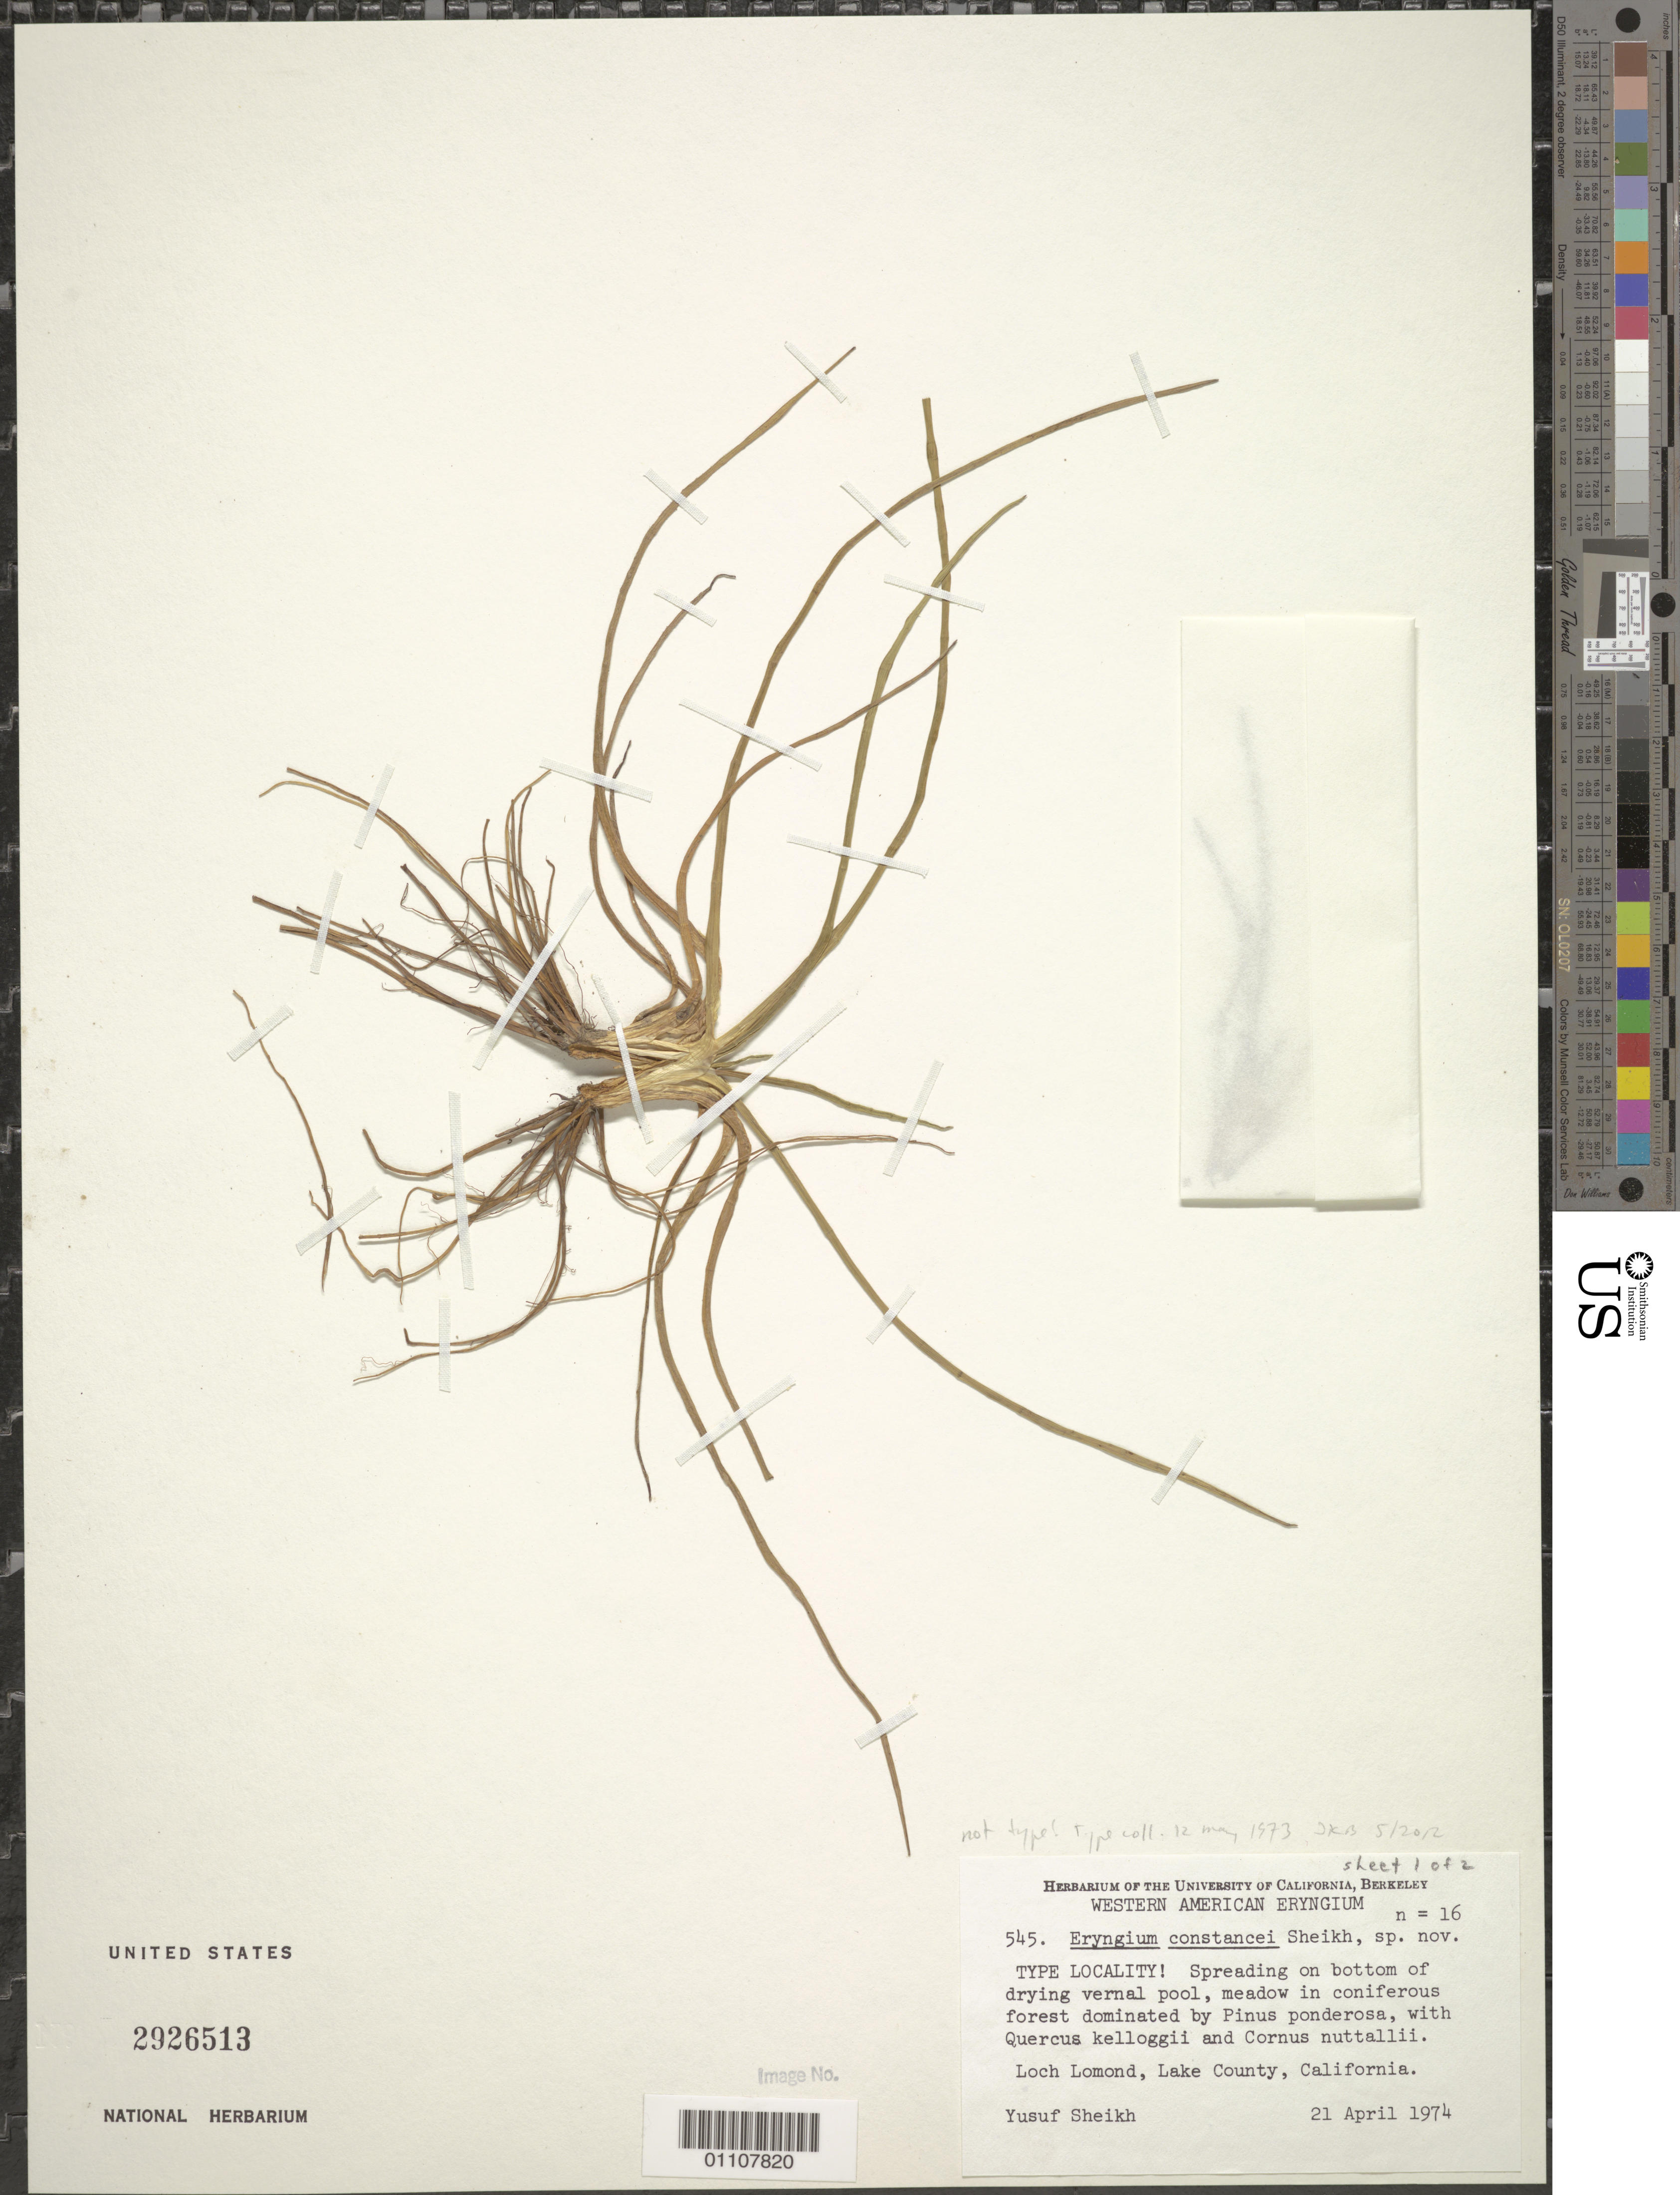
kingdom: Plantae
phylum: Tracheophyta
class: Magnoliopsida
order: Apiales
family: Apiaceae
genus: Eryngium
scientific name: Eryngium constancei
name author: M.Y. Sheikh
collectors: M. Y. Sheikh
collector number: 545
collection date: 1974-04-21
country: United States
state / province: California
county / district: Lake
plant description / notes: Labeled "TYPE LOCALITY!" and with same collection number (545) as cited for type in protologue (and isotype cited at US), but protologue cites collection date of 12 May 1973. The US specimens were made from cultivated plants, collected 21 April 1974, and are apparently not type material.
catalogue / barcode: US 2926513